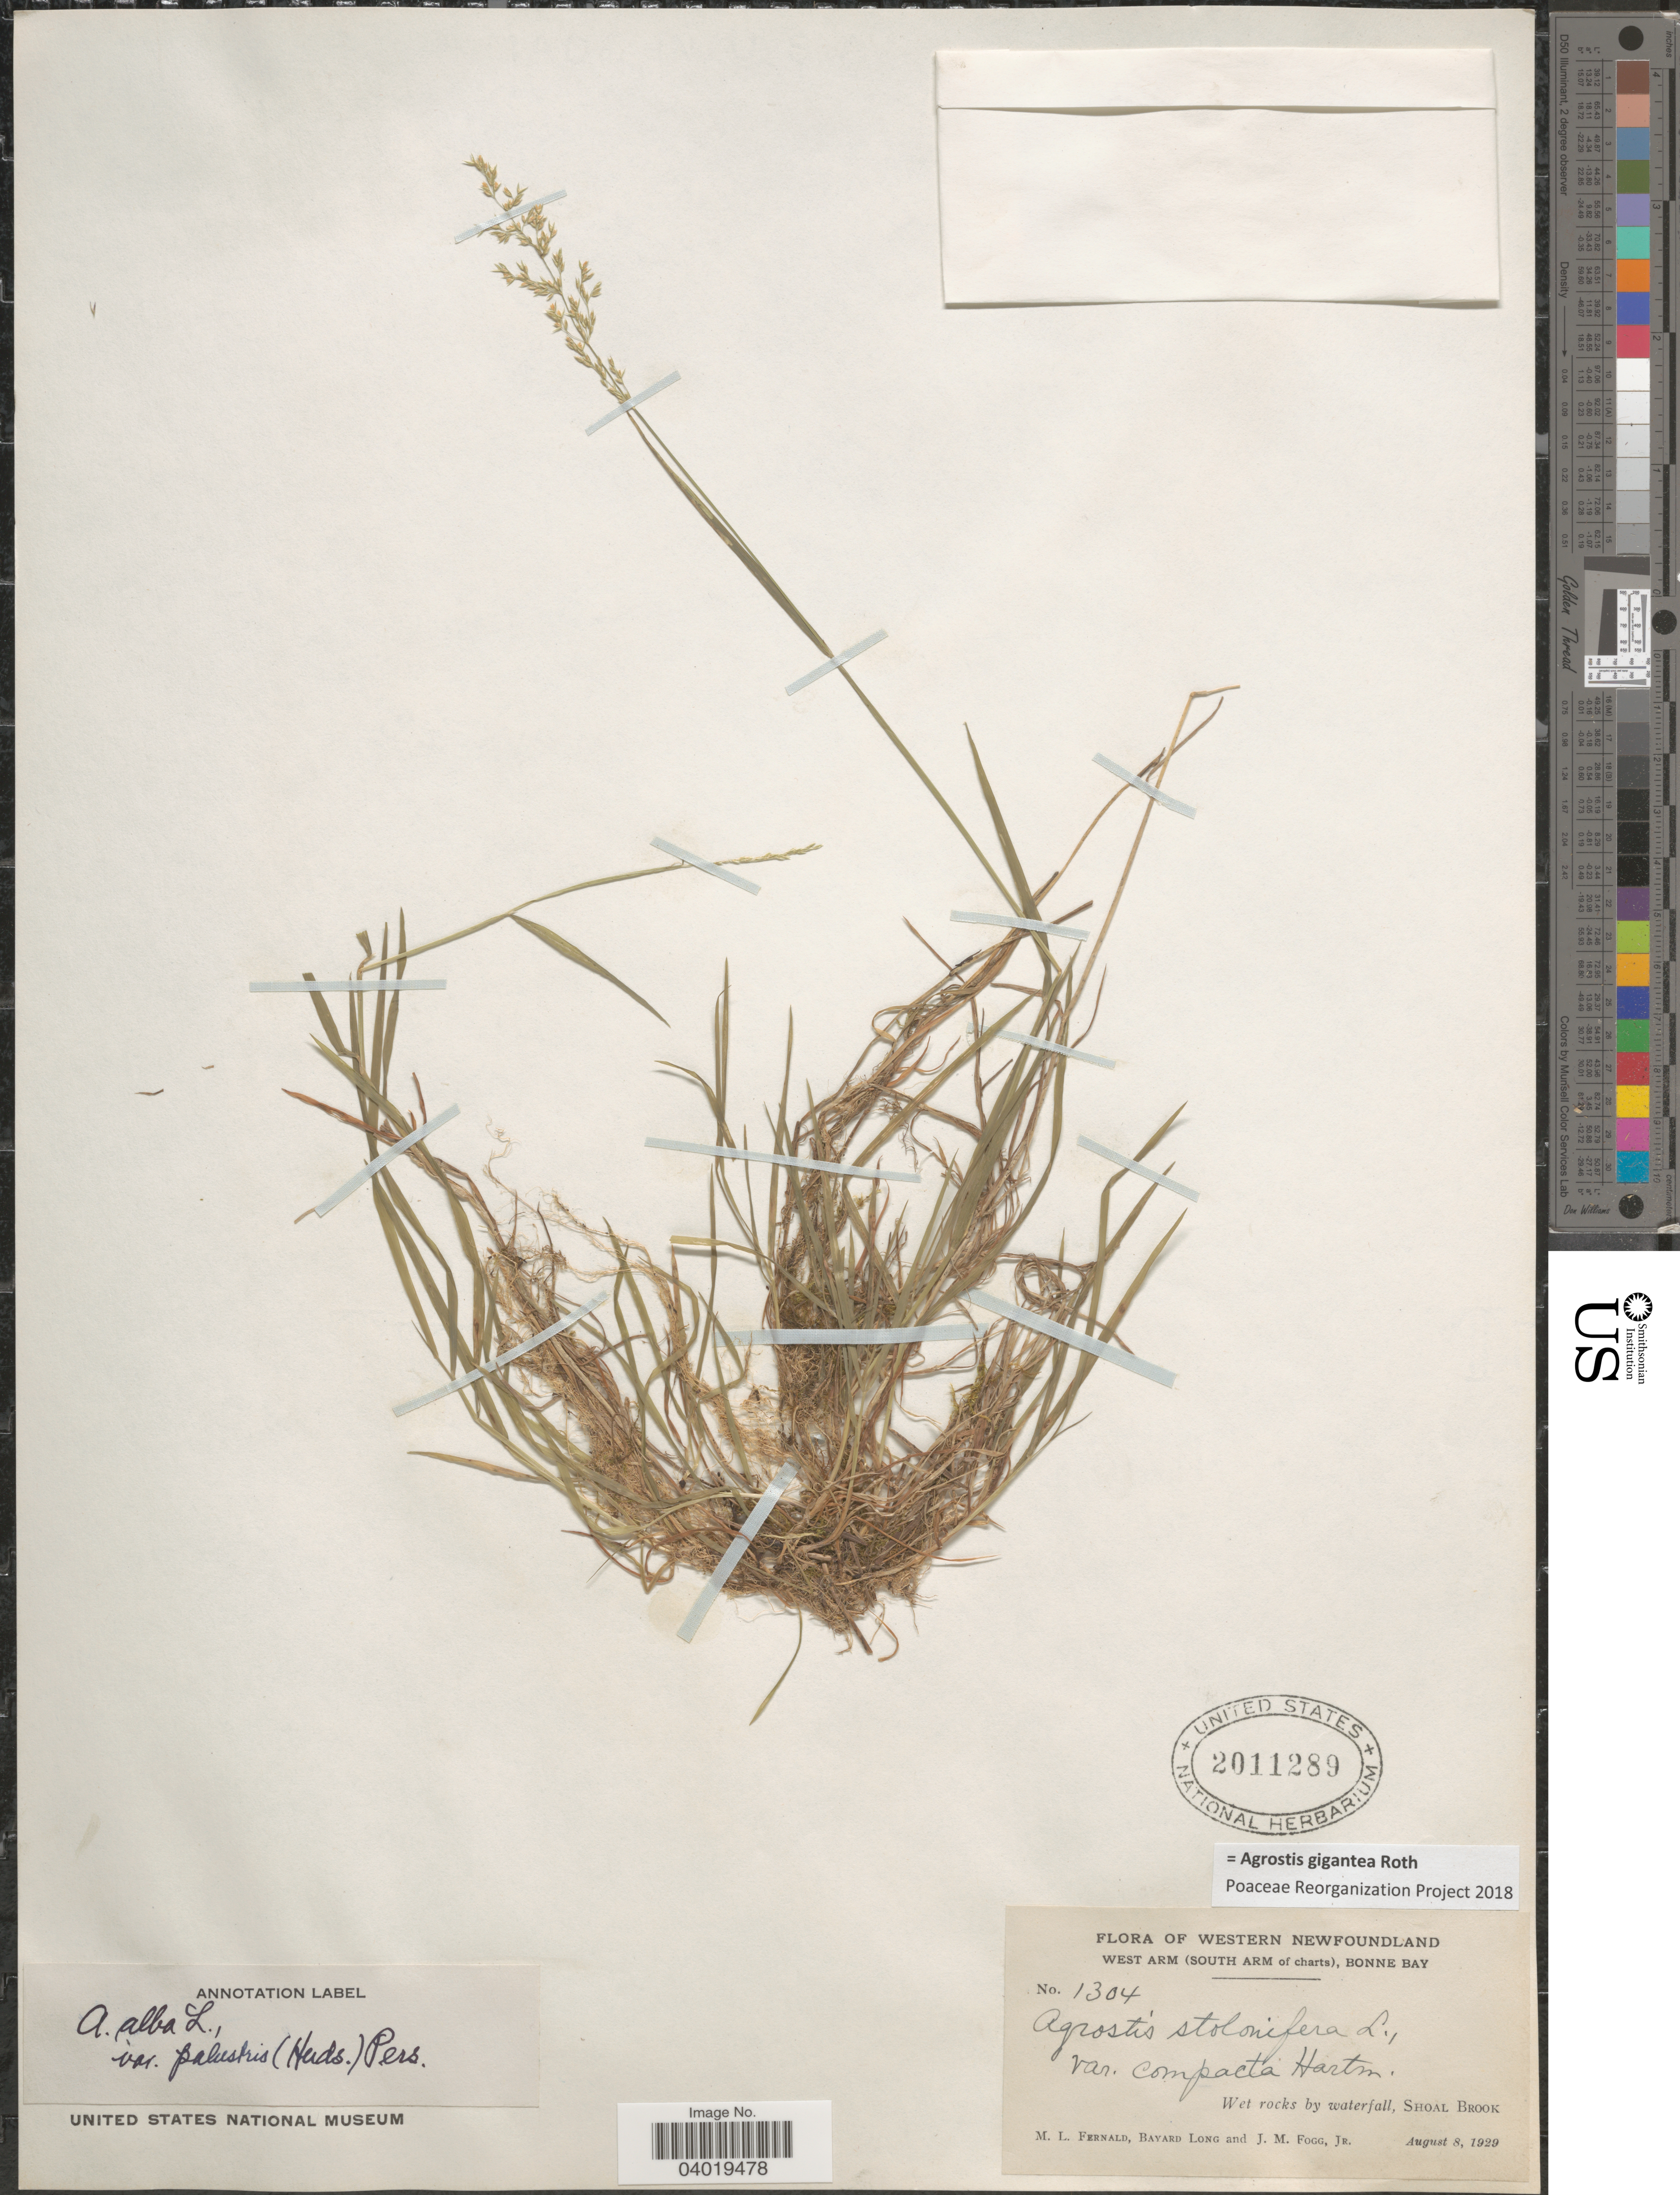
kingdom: Plantae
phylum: Tracheophyta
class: Liliopsida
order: Poales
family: Poaceae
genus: Agrostis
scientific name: Agrostis gigantea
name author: Roth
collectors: M. L. Fernald, B. Long & J. Fogg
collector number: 1304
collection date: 1929-08-08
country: Canada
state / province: Newfoundland and Labrador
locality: Western Newfoundland. West Arm (South Arm of charts), Bonne Bay. Wet rocks by waterfall, Shoal Brook.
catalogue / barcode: US 2011289